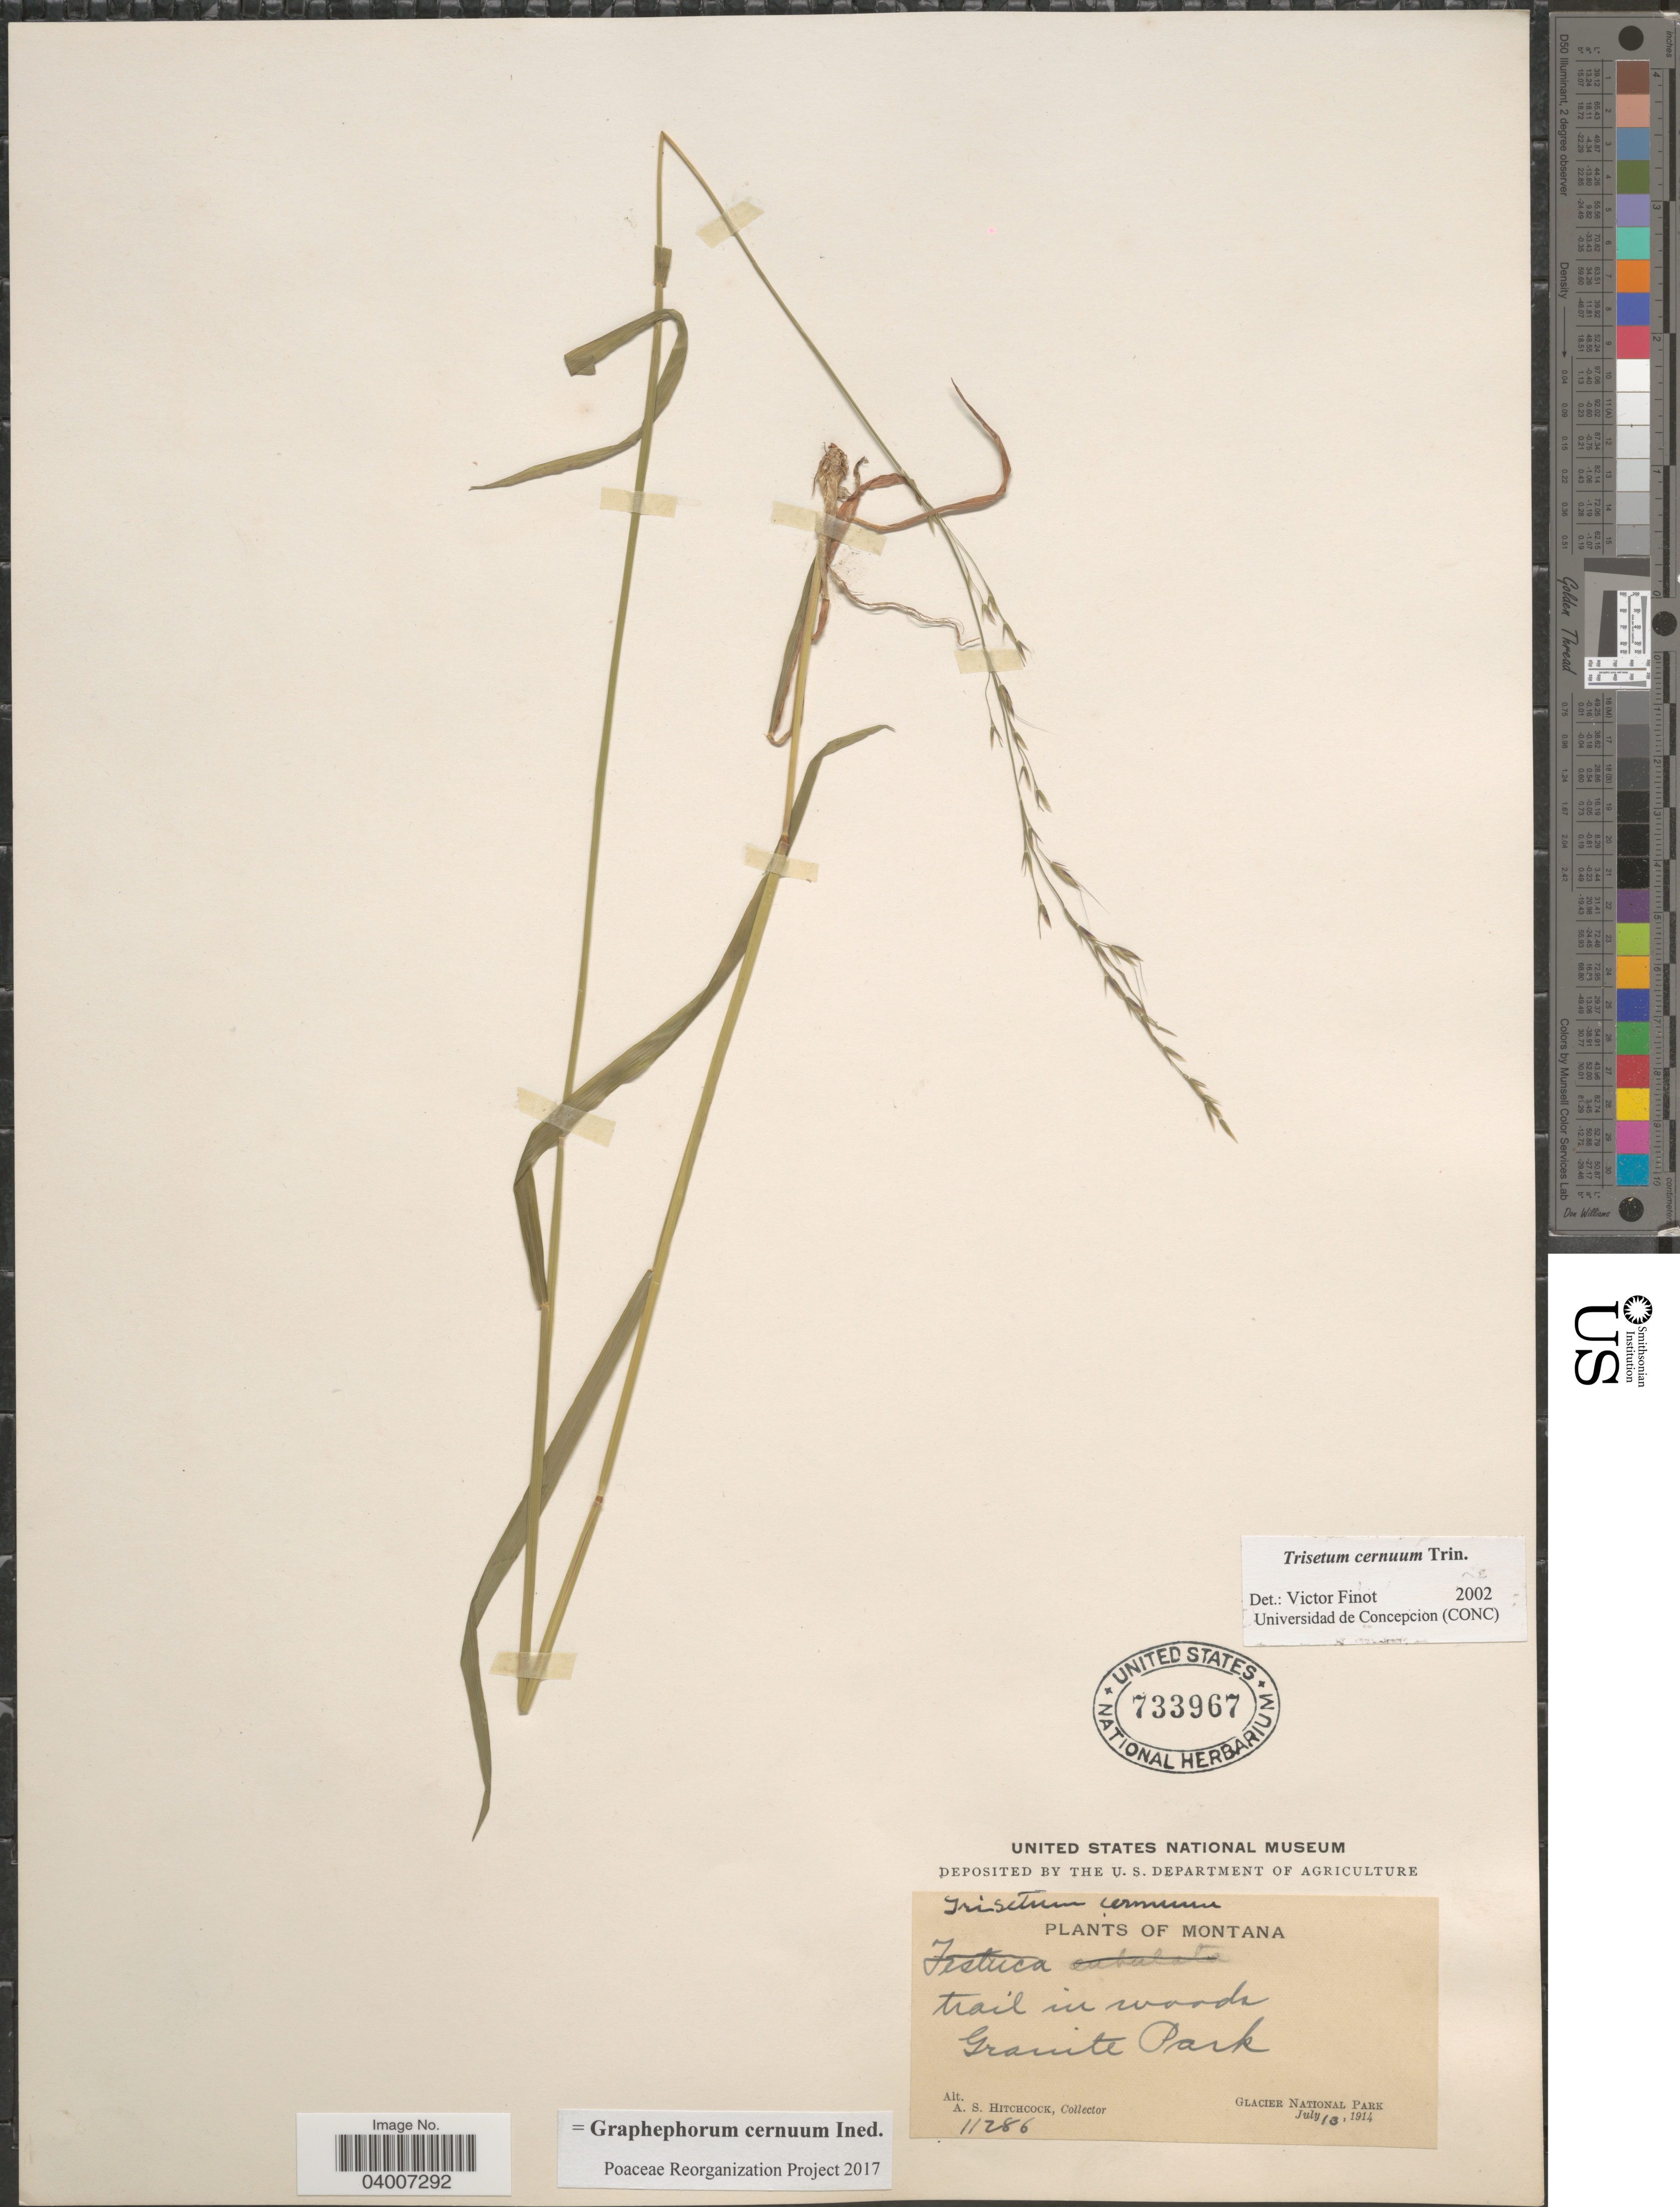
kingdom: Plantae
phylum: Tracheophyta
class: Liliopsida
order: Poales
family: Poaceae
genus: Graphephorum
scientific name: Graphephorum cernuum ined.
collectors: A. S. Hitchcock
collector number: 11286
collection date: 1914-07-13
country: United States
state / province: Montana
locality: Granite Park. Glacier National Park.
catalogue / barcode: US 733967